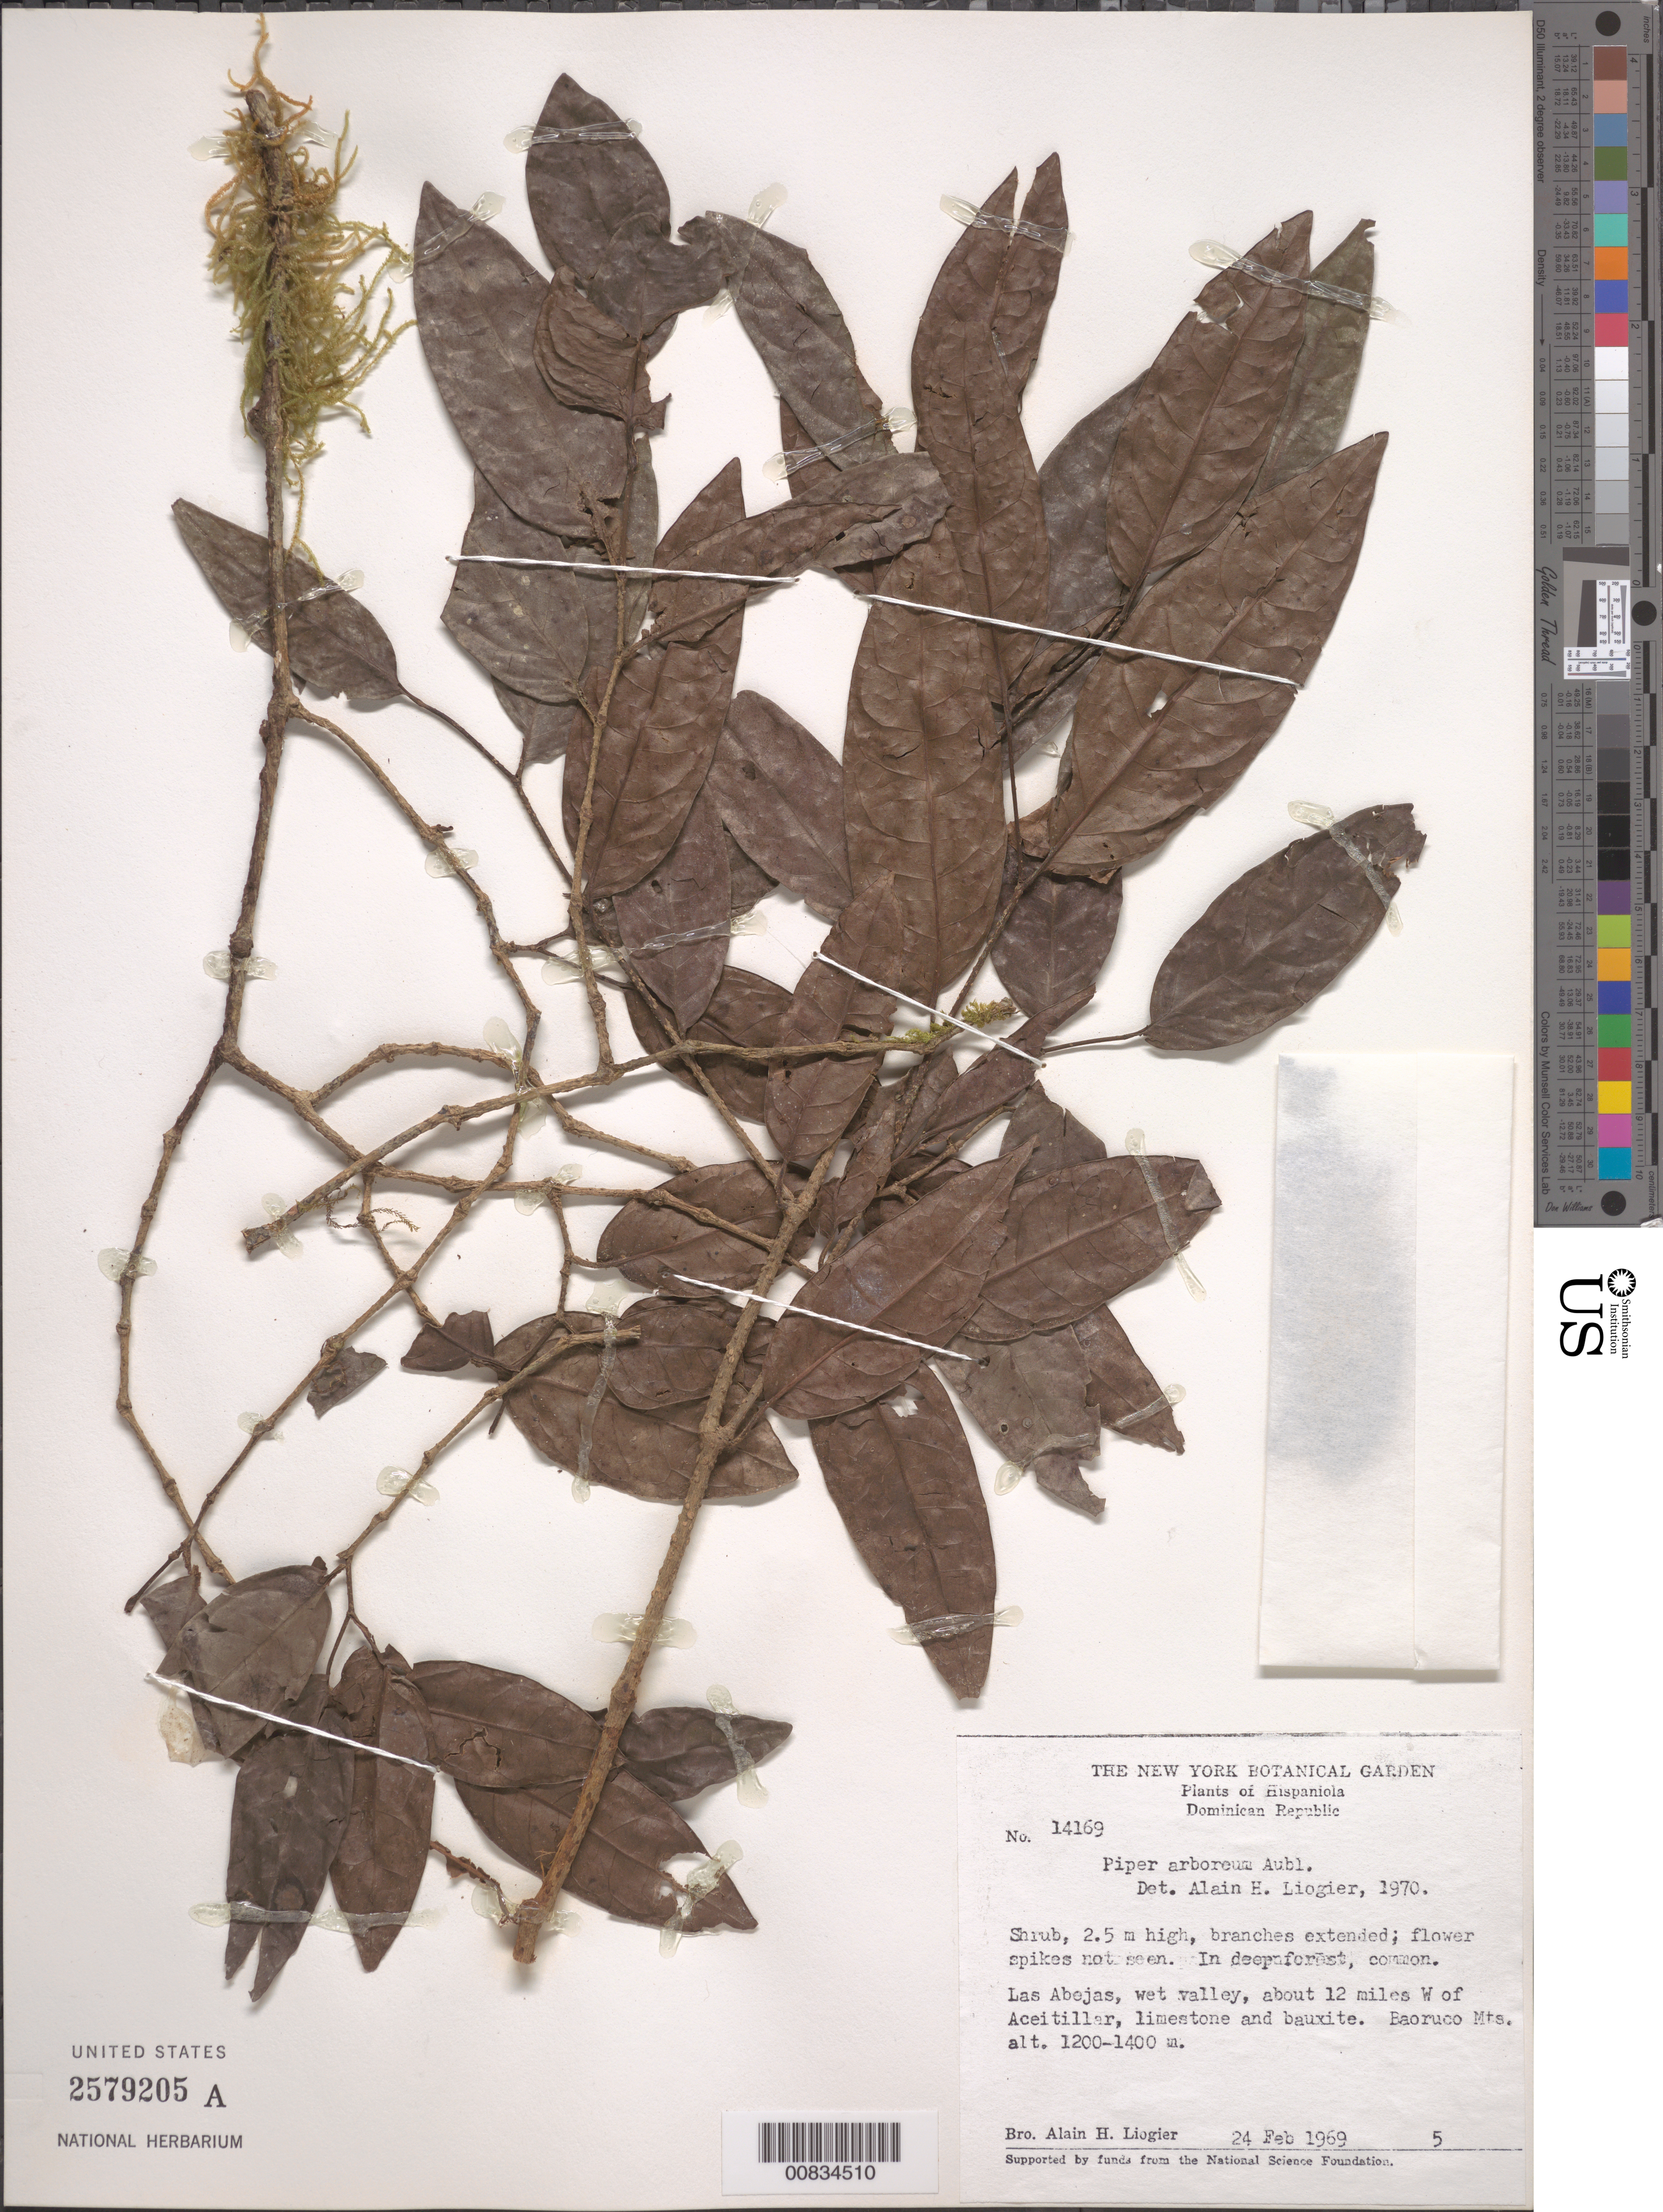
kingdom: Plantae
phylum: Tracheophyta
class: Magnoliopsida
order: Piperales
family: Piperaceae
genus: Piper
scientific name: Piper arboreum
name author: Aubl.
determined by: Liogier, Alain H.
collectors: A. H. Liogier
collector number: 14169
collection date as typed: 24 Feb 1969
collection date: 1969-02-24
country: Dominican Republic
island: Hispaniola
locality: Las Abejas, wet valley, about 12 miles W of Aceitillar. Baoruco Mts.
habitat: Deep forest. Wet valley. Limestone and bauxite.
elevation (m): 1200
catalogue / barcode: US 2579205A